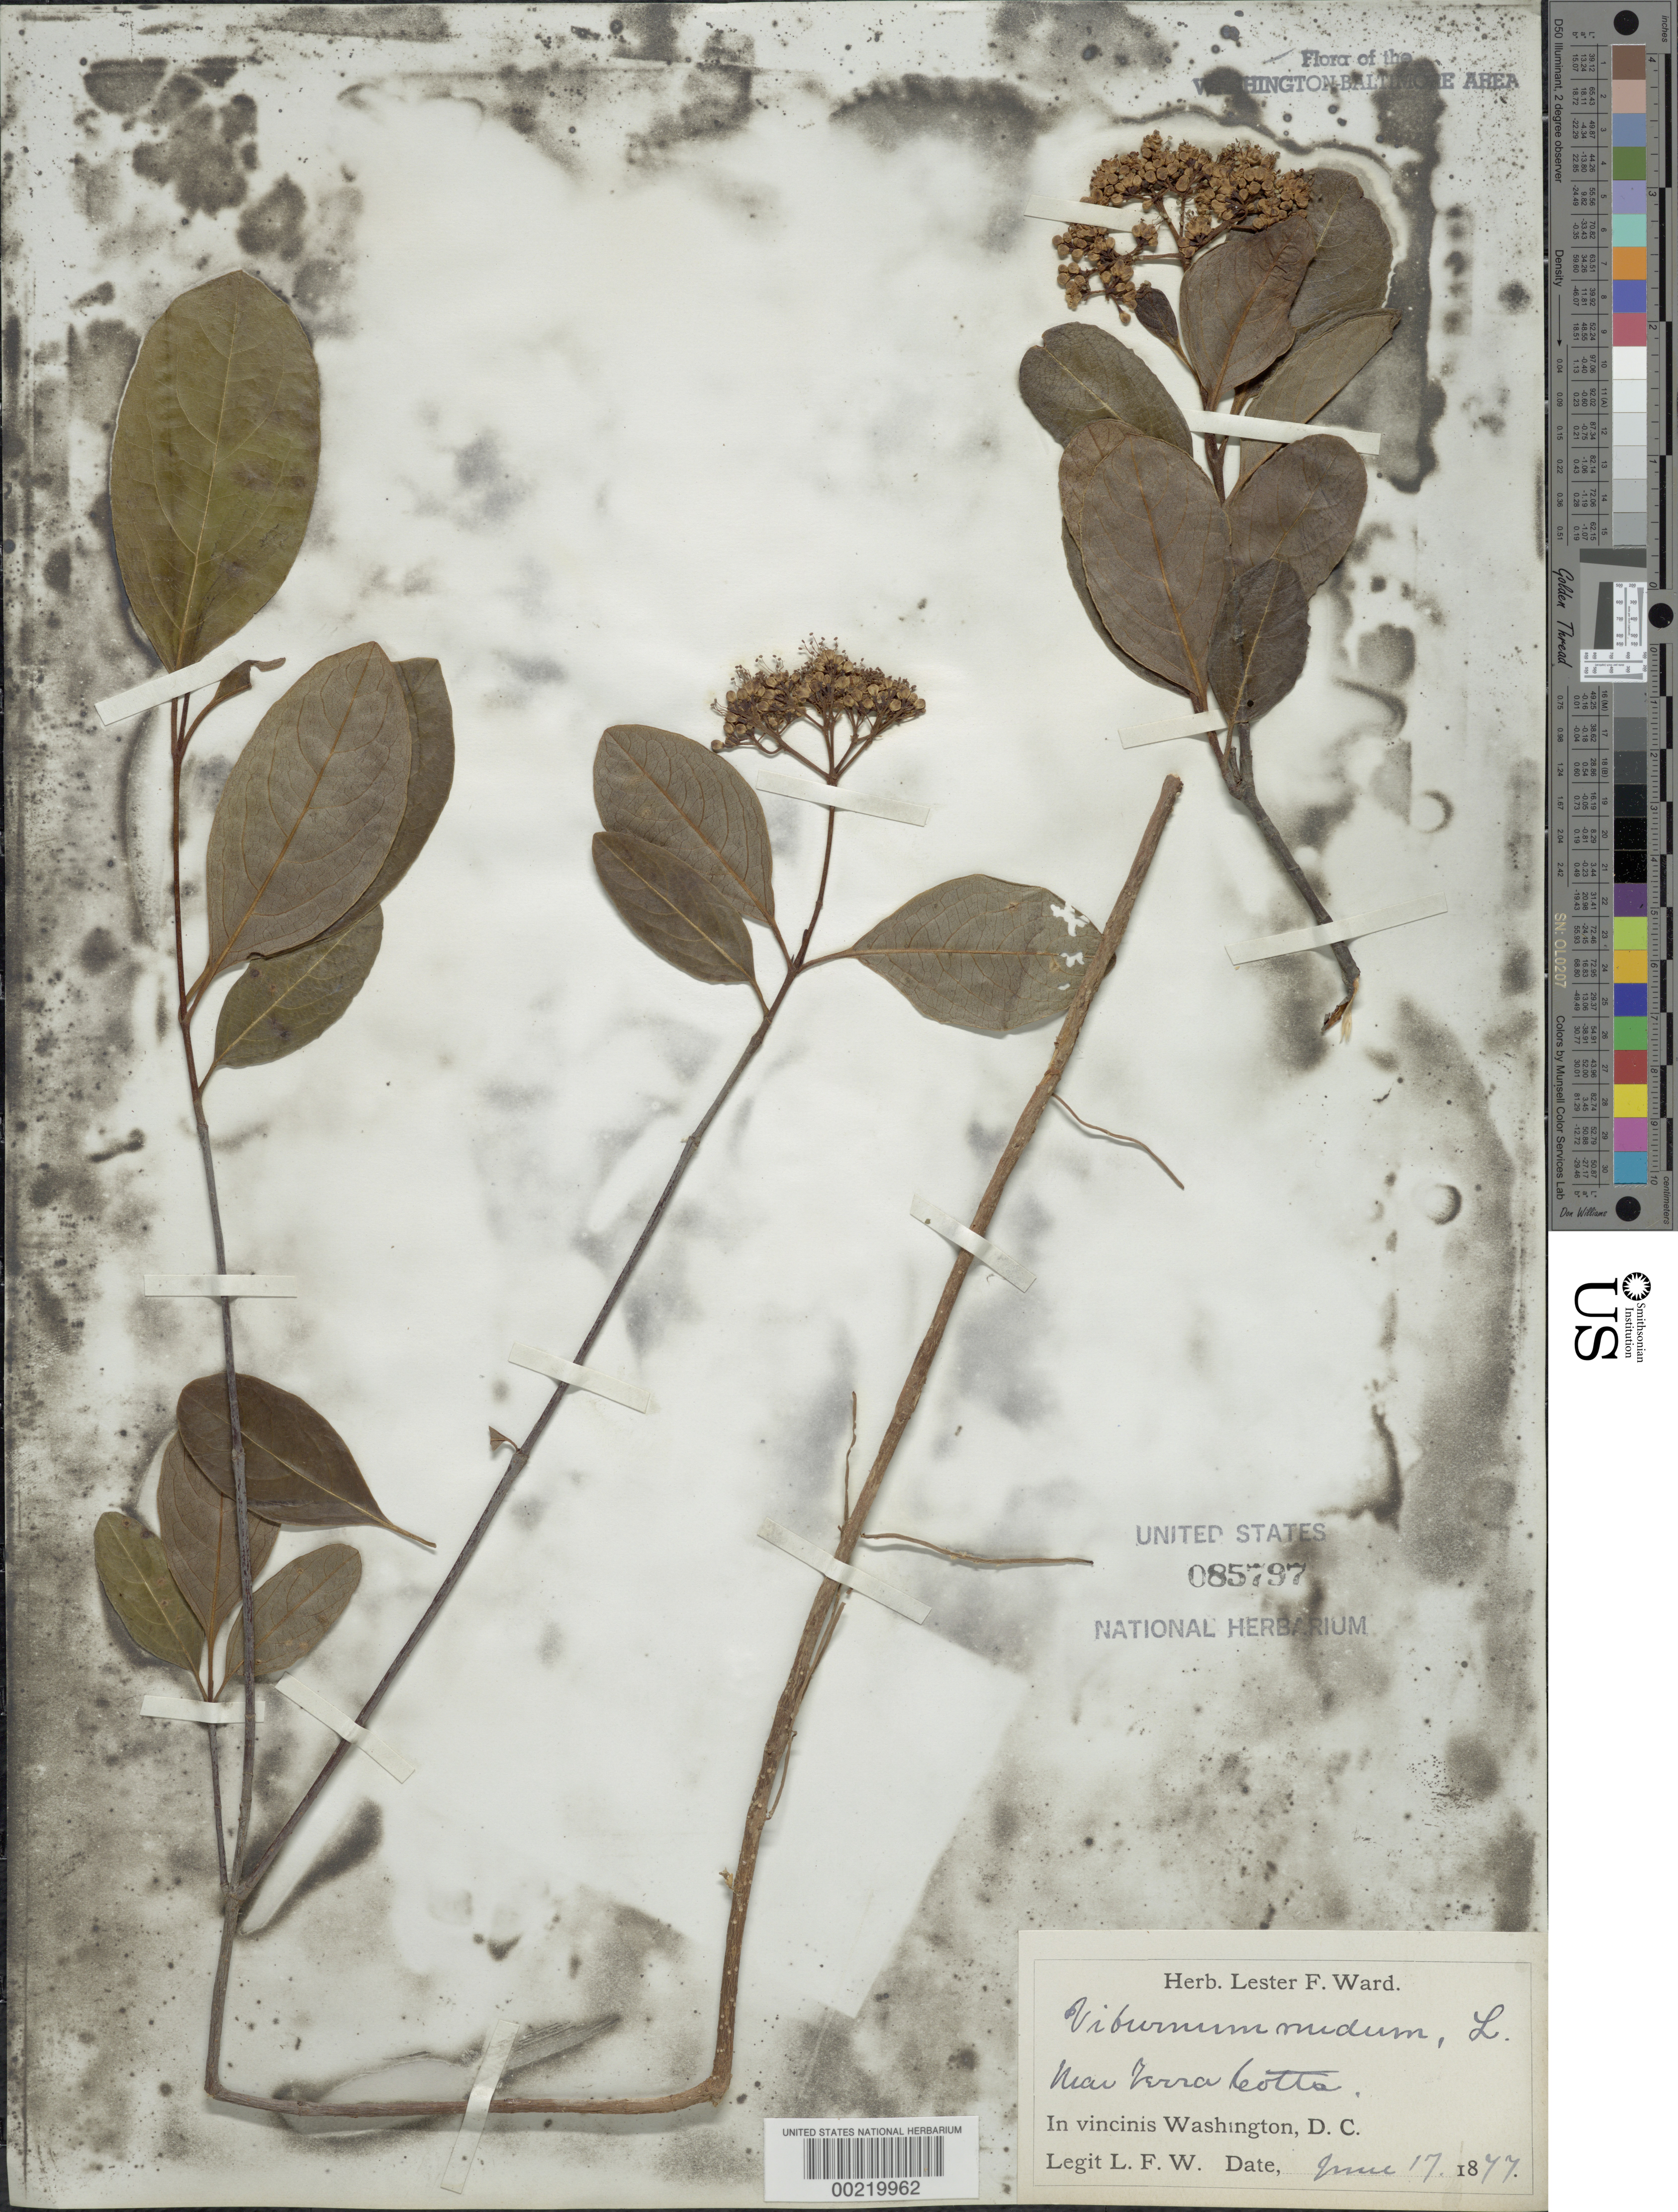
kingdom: Plantae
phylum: Tracheophyta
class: Magnoliopsida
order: Dipsacales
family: Viburnaceae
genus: Viburnum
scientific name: Viburnum nudum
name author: L.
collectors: L. F. Ward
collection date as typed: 17 Jun 1877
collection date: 1877-06-17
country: United States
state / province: District of Columbia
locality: Near Terra Cotta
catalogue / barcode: US 85797